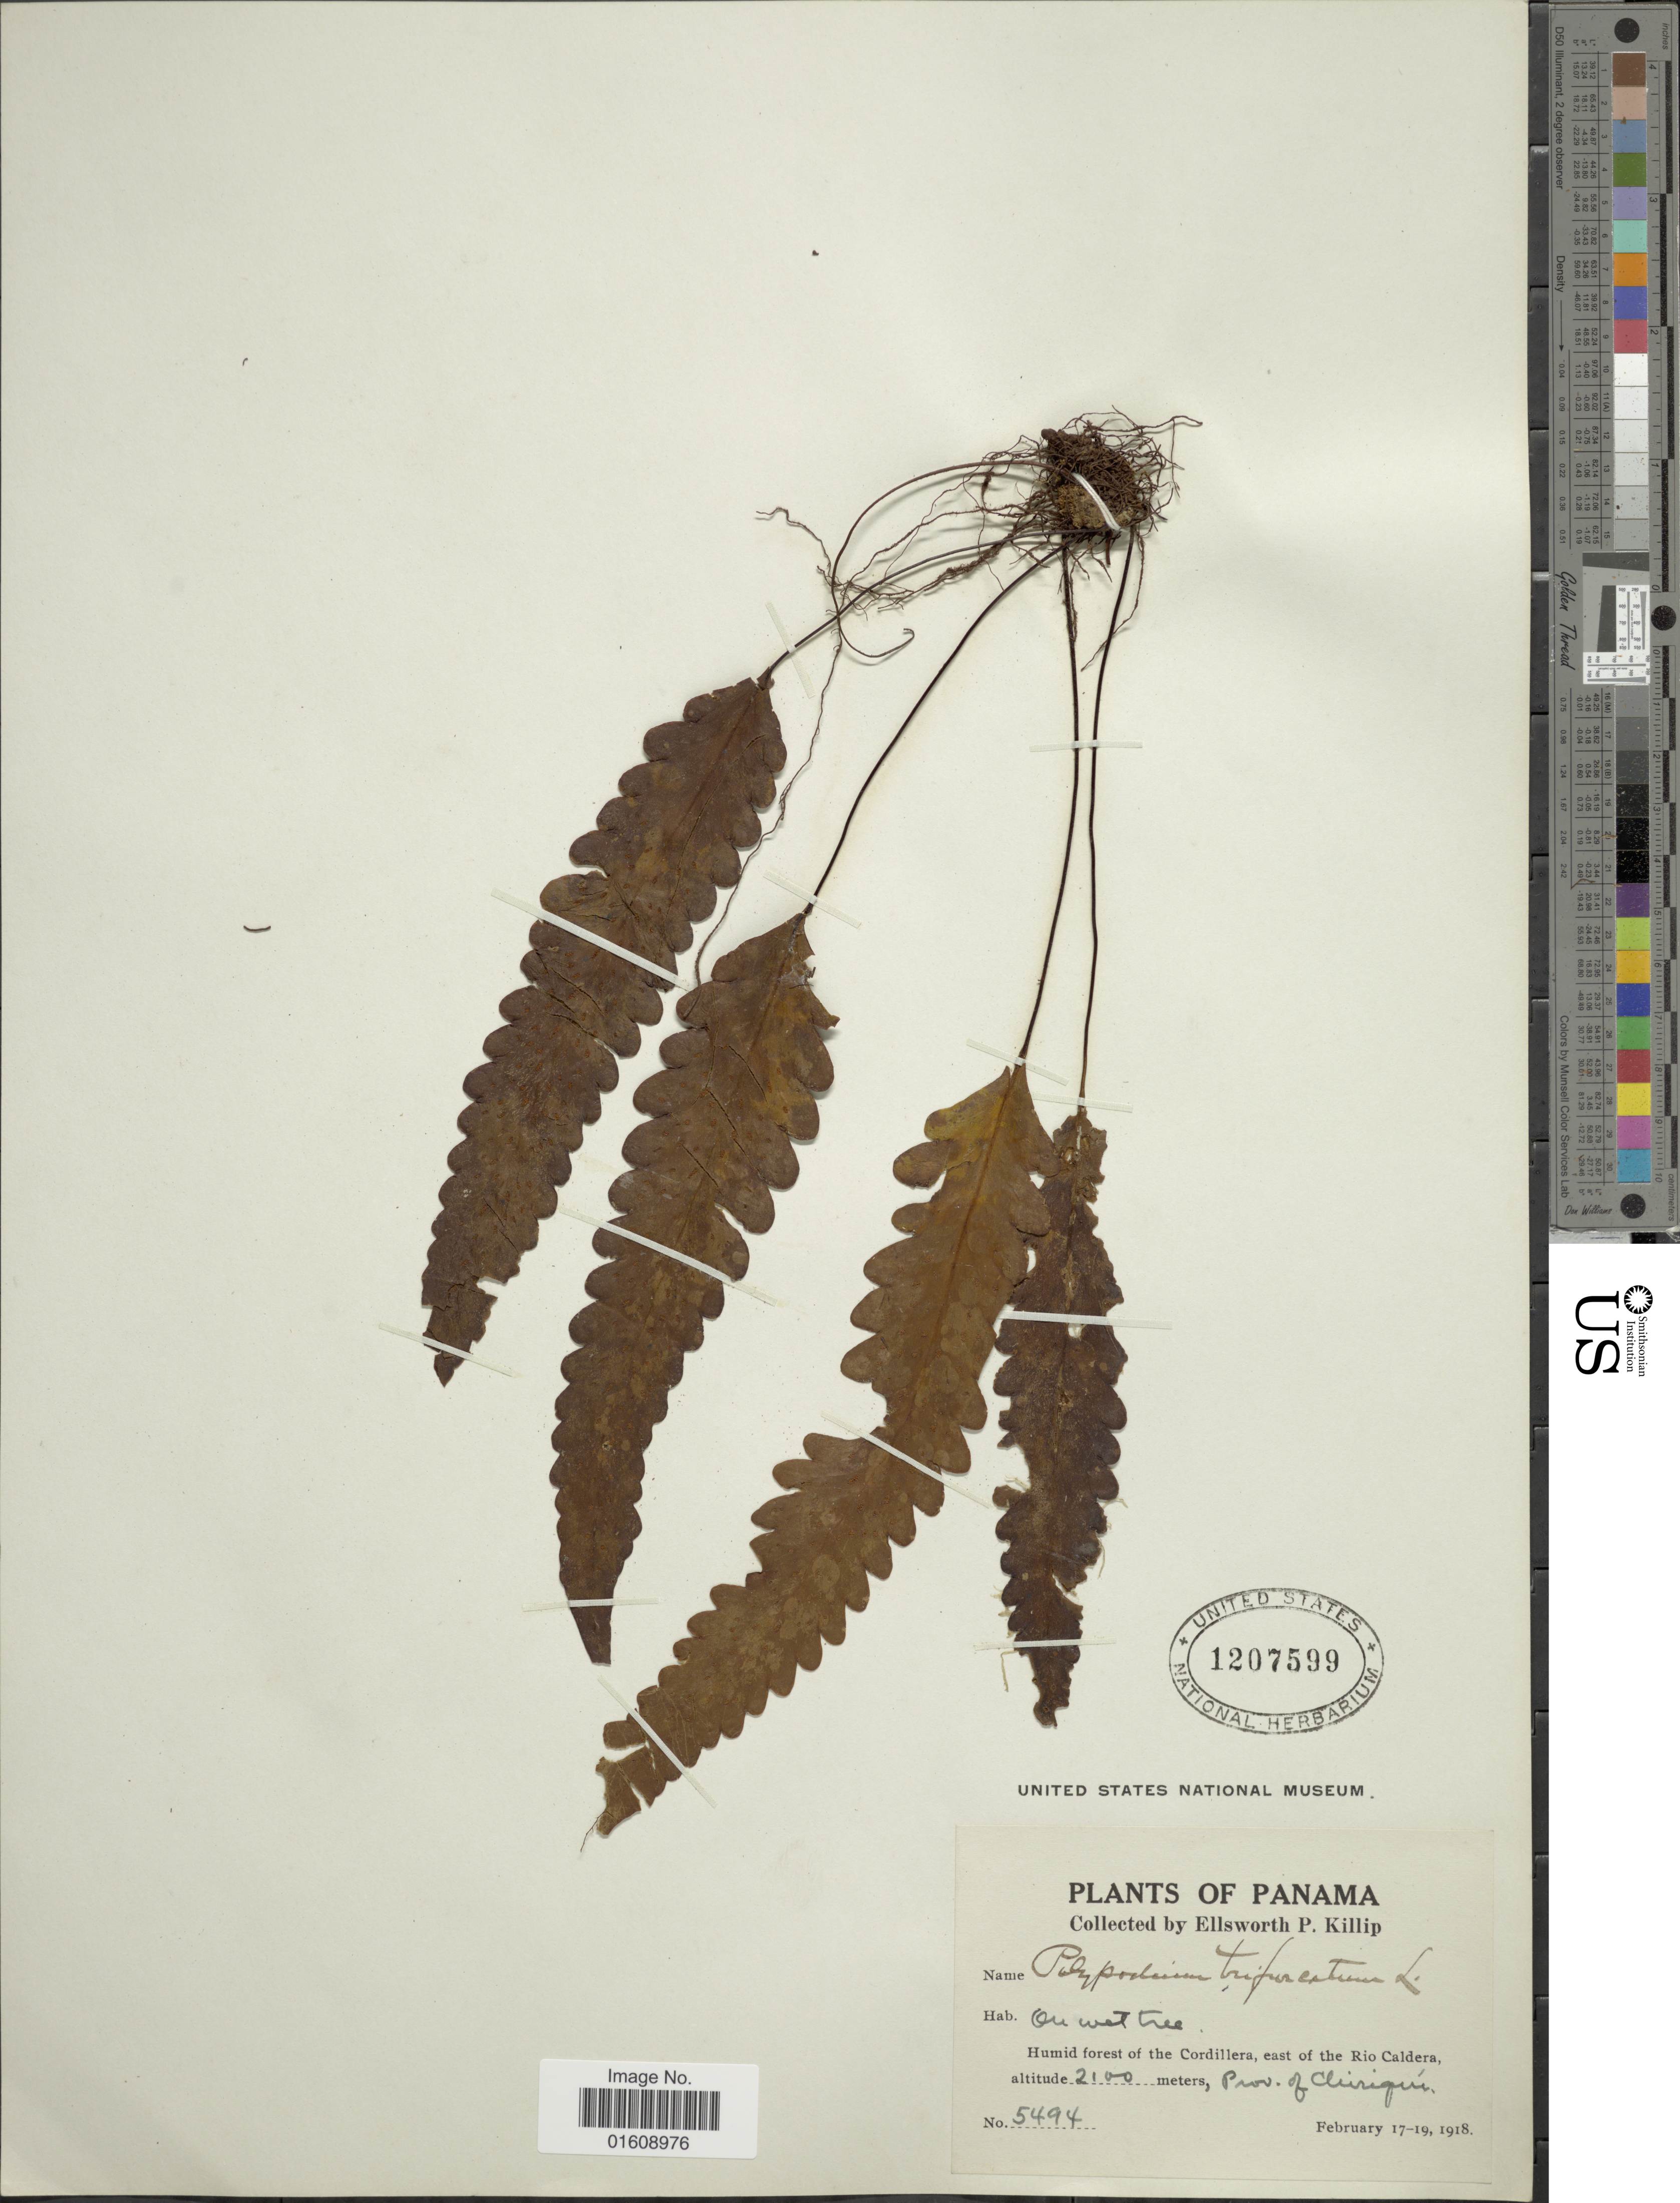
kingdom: Plantae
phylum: Tracheophyta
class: Polypodiopsida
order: Polypodiales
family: Polypodiaceae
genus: Enterosora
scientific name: Enterosora trifurcata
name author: (L.) L.E. Bishop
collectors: E. P. Killip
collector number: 5494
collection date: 1918-02-17/1918-02-19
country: Panama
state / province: Chiriqui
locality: Panama, Humid forest of the Cordillera, east of the Rio Caldera, Prov. Chirqui.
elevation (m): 2100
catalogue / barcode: US 1207599